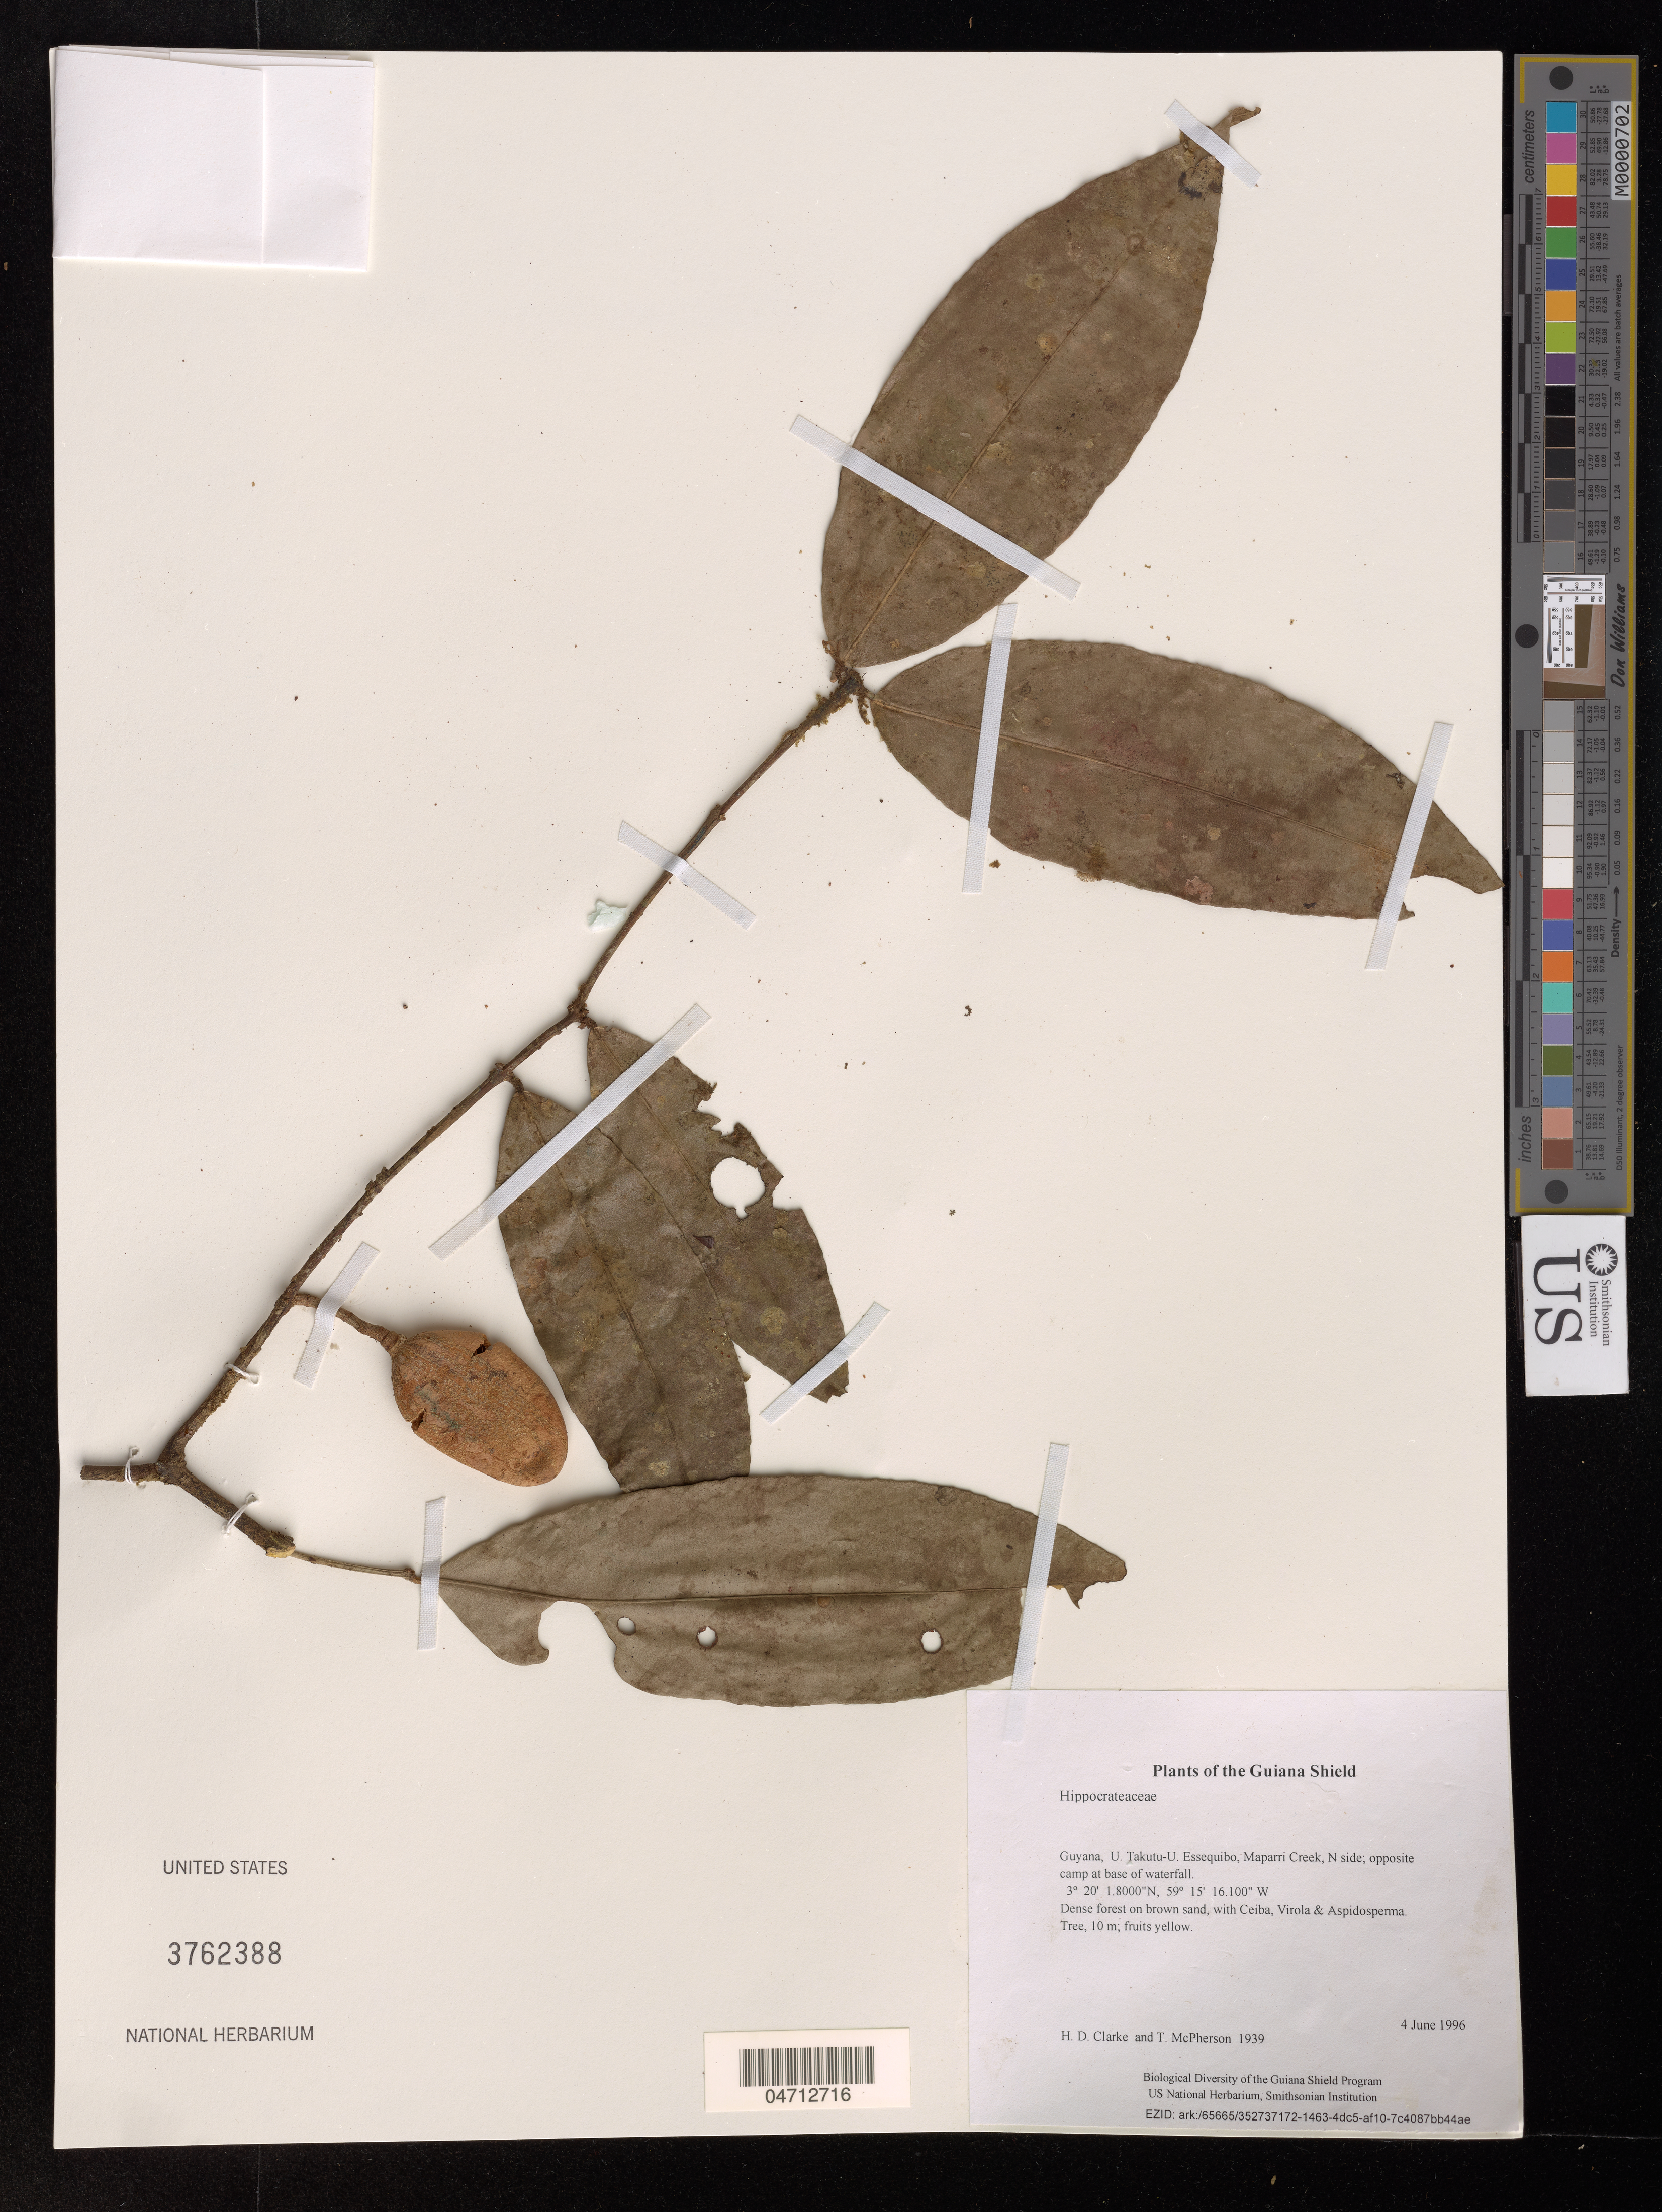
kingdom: Plantae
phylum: Tracheophyta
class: Magnoliopsida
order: Celastrales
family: Celastraceae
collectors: H. D. Clarke & T. McPherson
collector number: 1939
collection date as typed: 4 June 1996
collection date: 1996-06-04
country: Guyana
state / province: U. Takutu-U. Essequibo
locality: Maparri Creek, N side; opposite camp at base of waterfall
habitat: Dense forest on brown sand, with Ceiba, Virola & Aspidosperma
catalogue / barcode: US 3762388